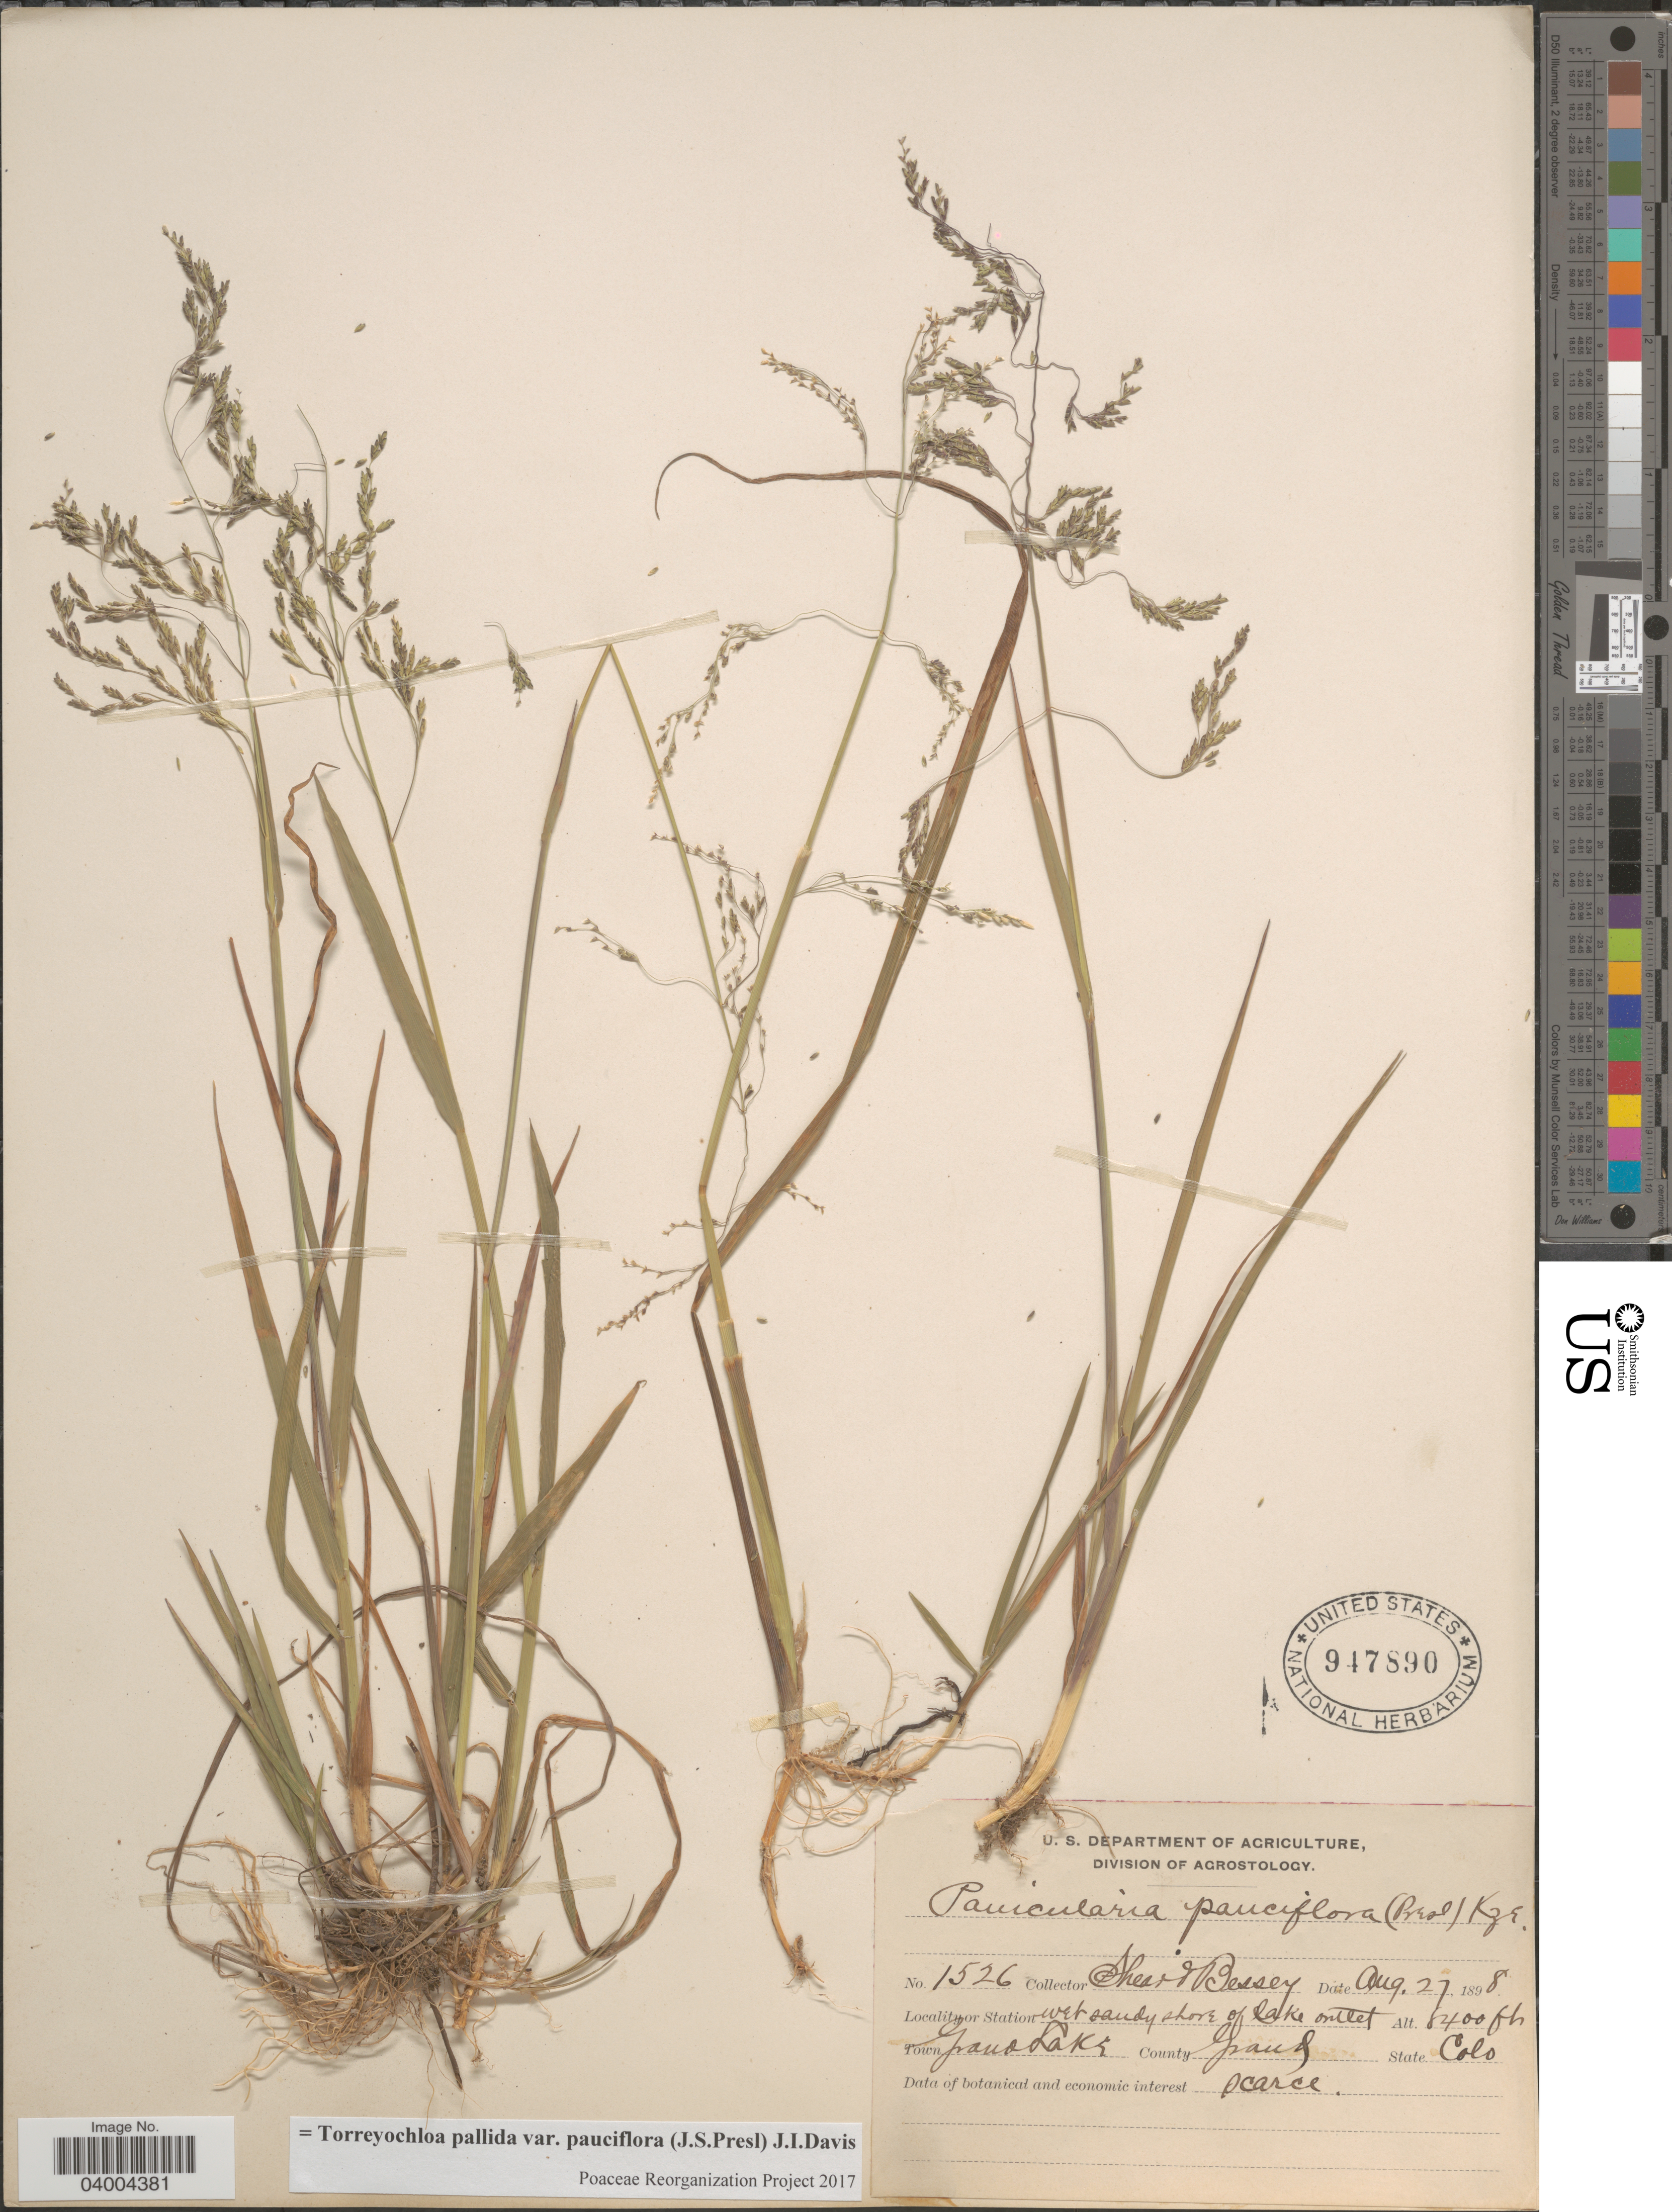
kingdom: Plantae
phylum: Tracheophyta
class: Liliopsida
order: Poales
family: Poaceae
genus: Torreyochloa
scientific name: Torreyochloa pallida var. pauciflora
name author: (J. Presl) J.I. Davis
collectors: -- Shear & -. Bessey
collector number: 1526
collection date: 1898-08-27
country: United States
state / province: Colorado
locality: Wet sandy shore of lake outlet. Grand Lake. County Grand.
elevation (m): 2560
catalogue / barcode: US 947890